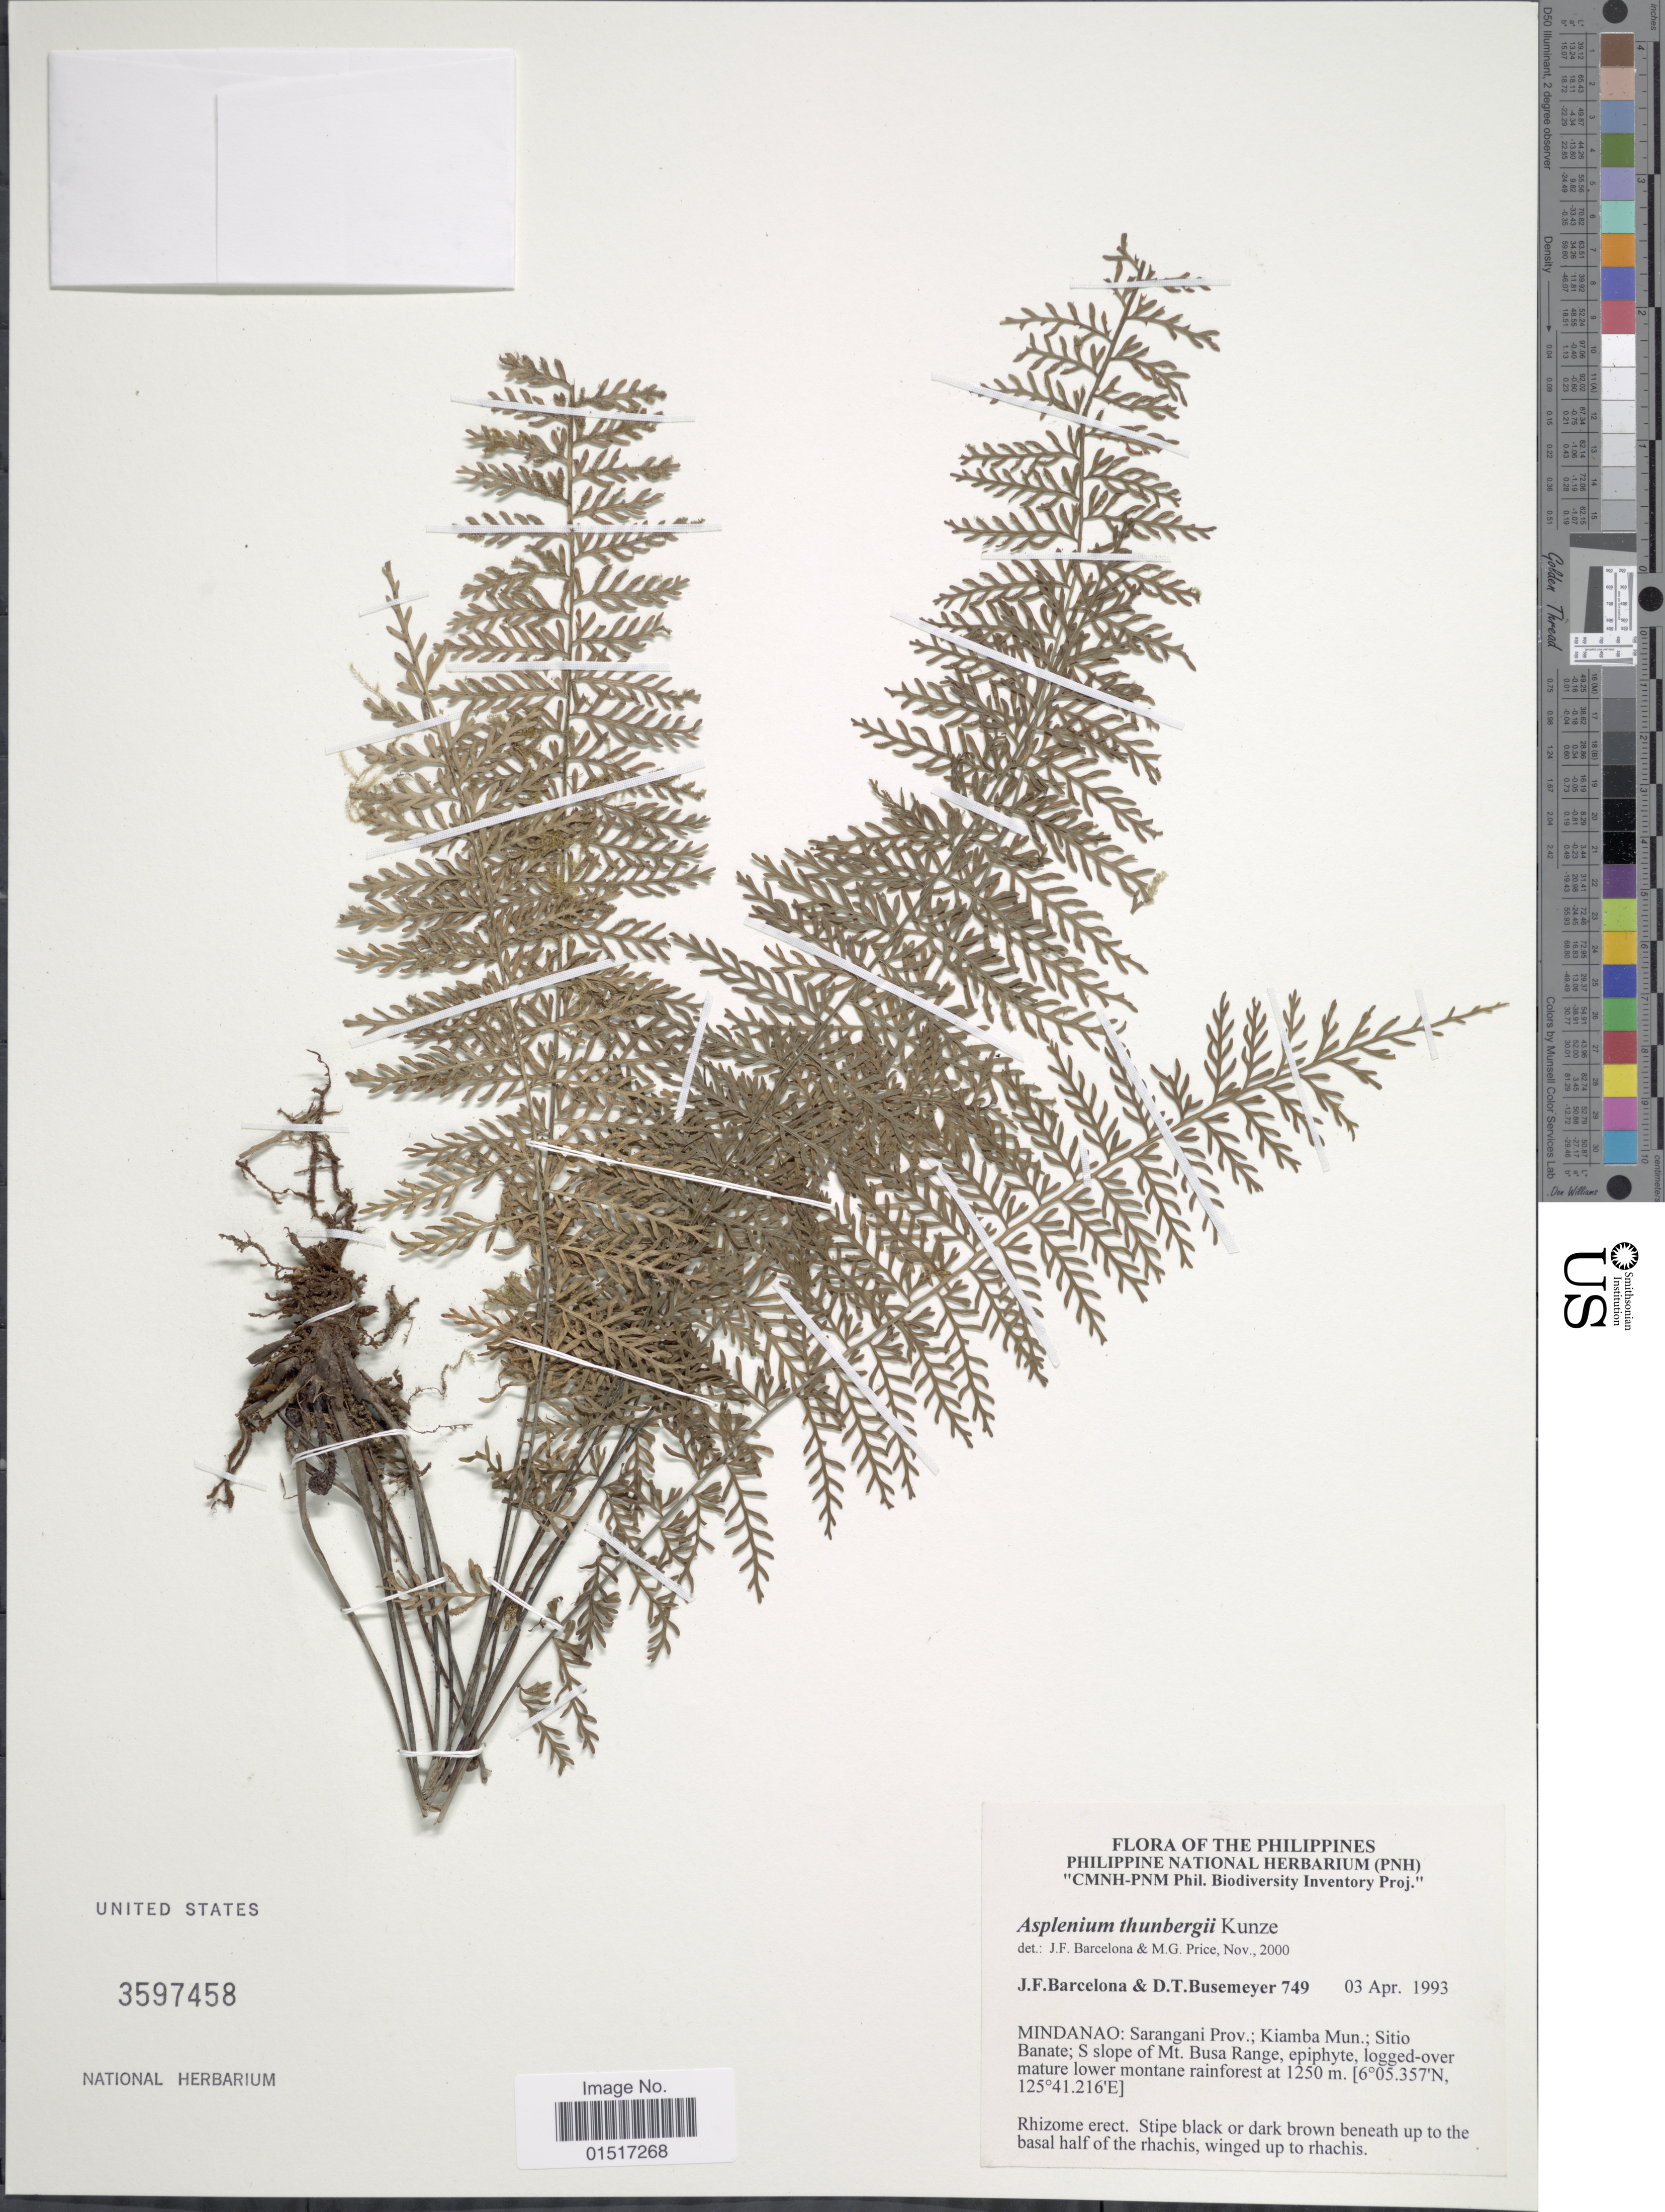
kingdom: Plantae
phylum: Tracheophyta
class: Polypodiopsida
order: Polypodiales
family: Aspleniaceae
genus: Asplenium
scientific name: Asplenium thunbergii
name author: Kunze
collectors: J. F. Barcelona & D. Busemeyer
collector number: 749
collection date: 1993-04-03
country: Philippines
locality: Mindanao: Sarangani Prov.; Kiamba Mun.; Sitio Banate; S slope of Mt. Busa Range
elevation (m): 1250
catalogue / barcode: US 3597458